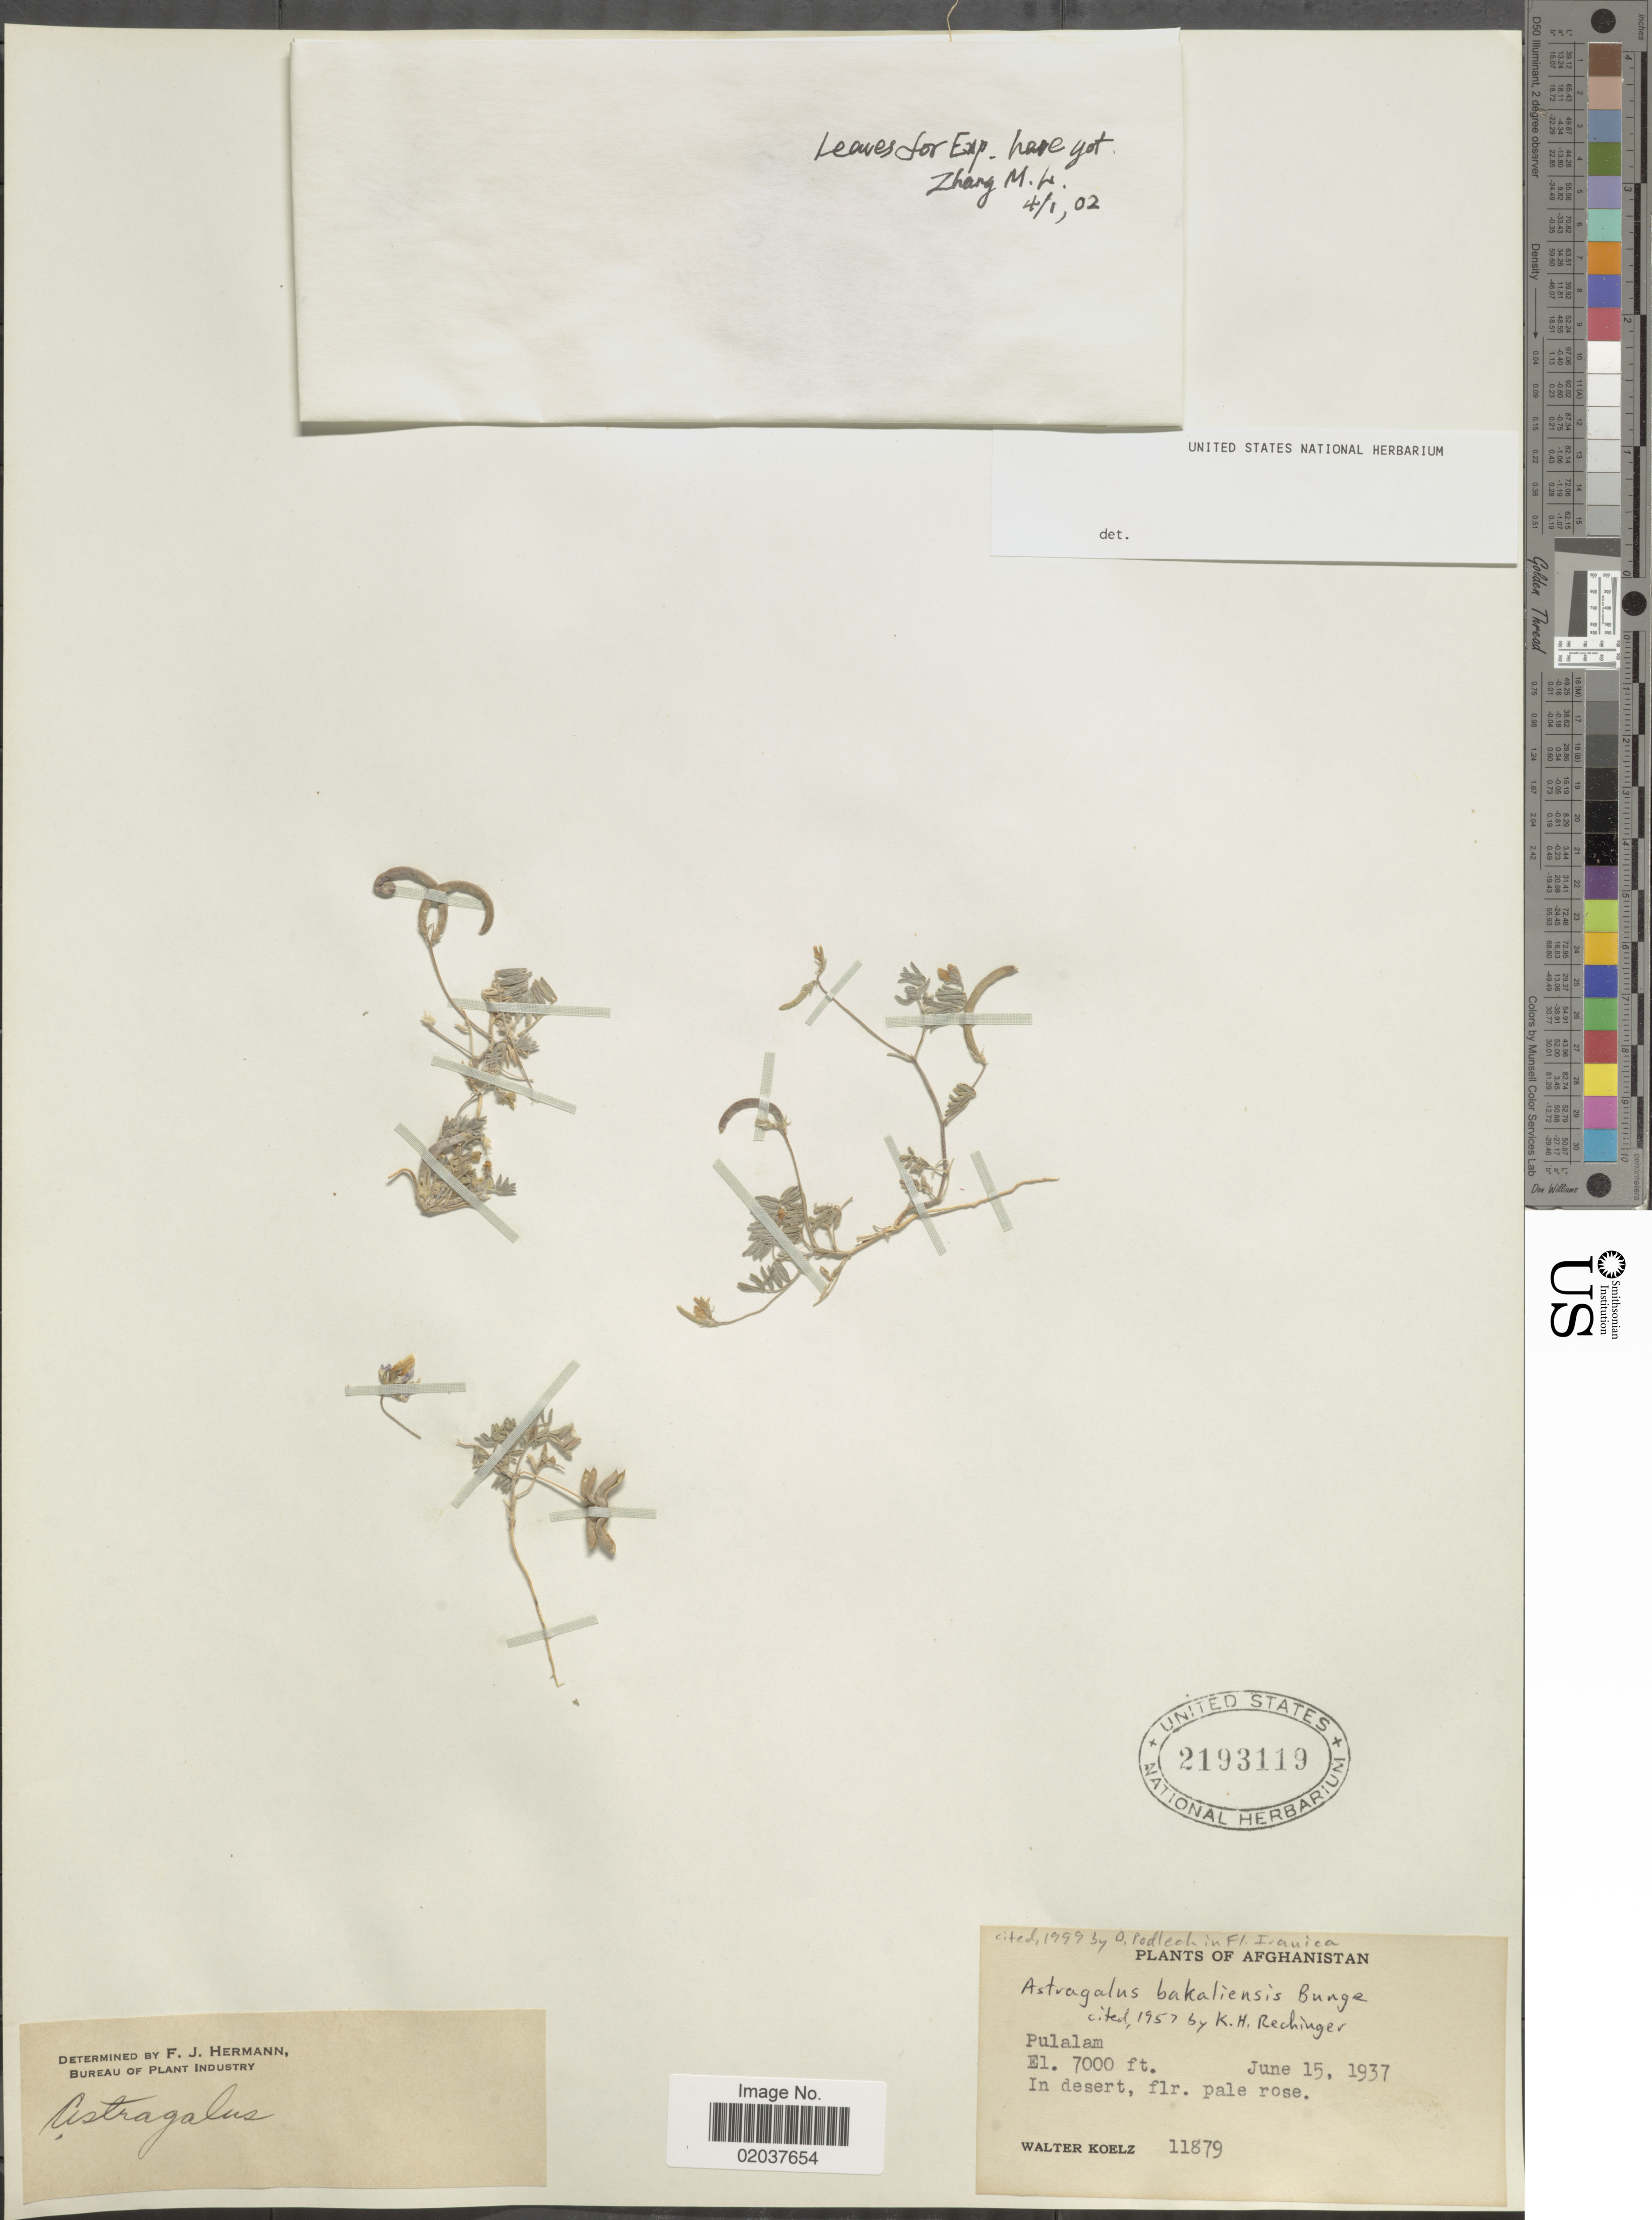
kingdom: Plantae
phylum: Tracheophyta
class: Magnoliopsida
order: Fabales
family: Fabaceae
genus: Astragalus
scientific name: Astragalus bakaliensis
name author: Bunge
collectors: W. N. Koelz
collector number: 11879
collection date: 1937-06-15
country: Afghanistan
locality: Pulalam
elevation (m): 2134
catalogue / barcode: US 2193119